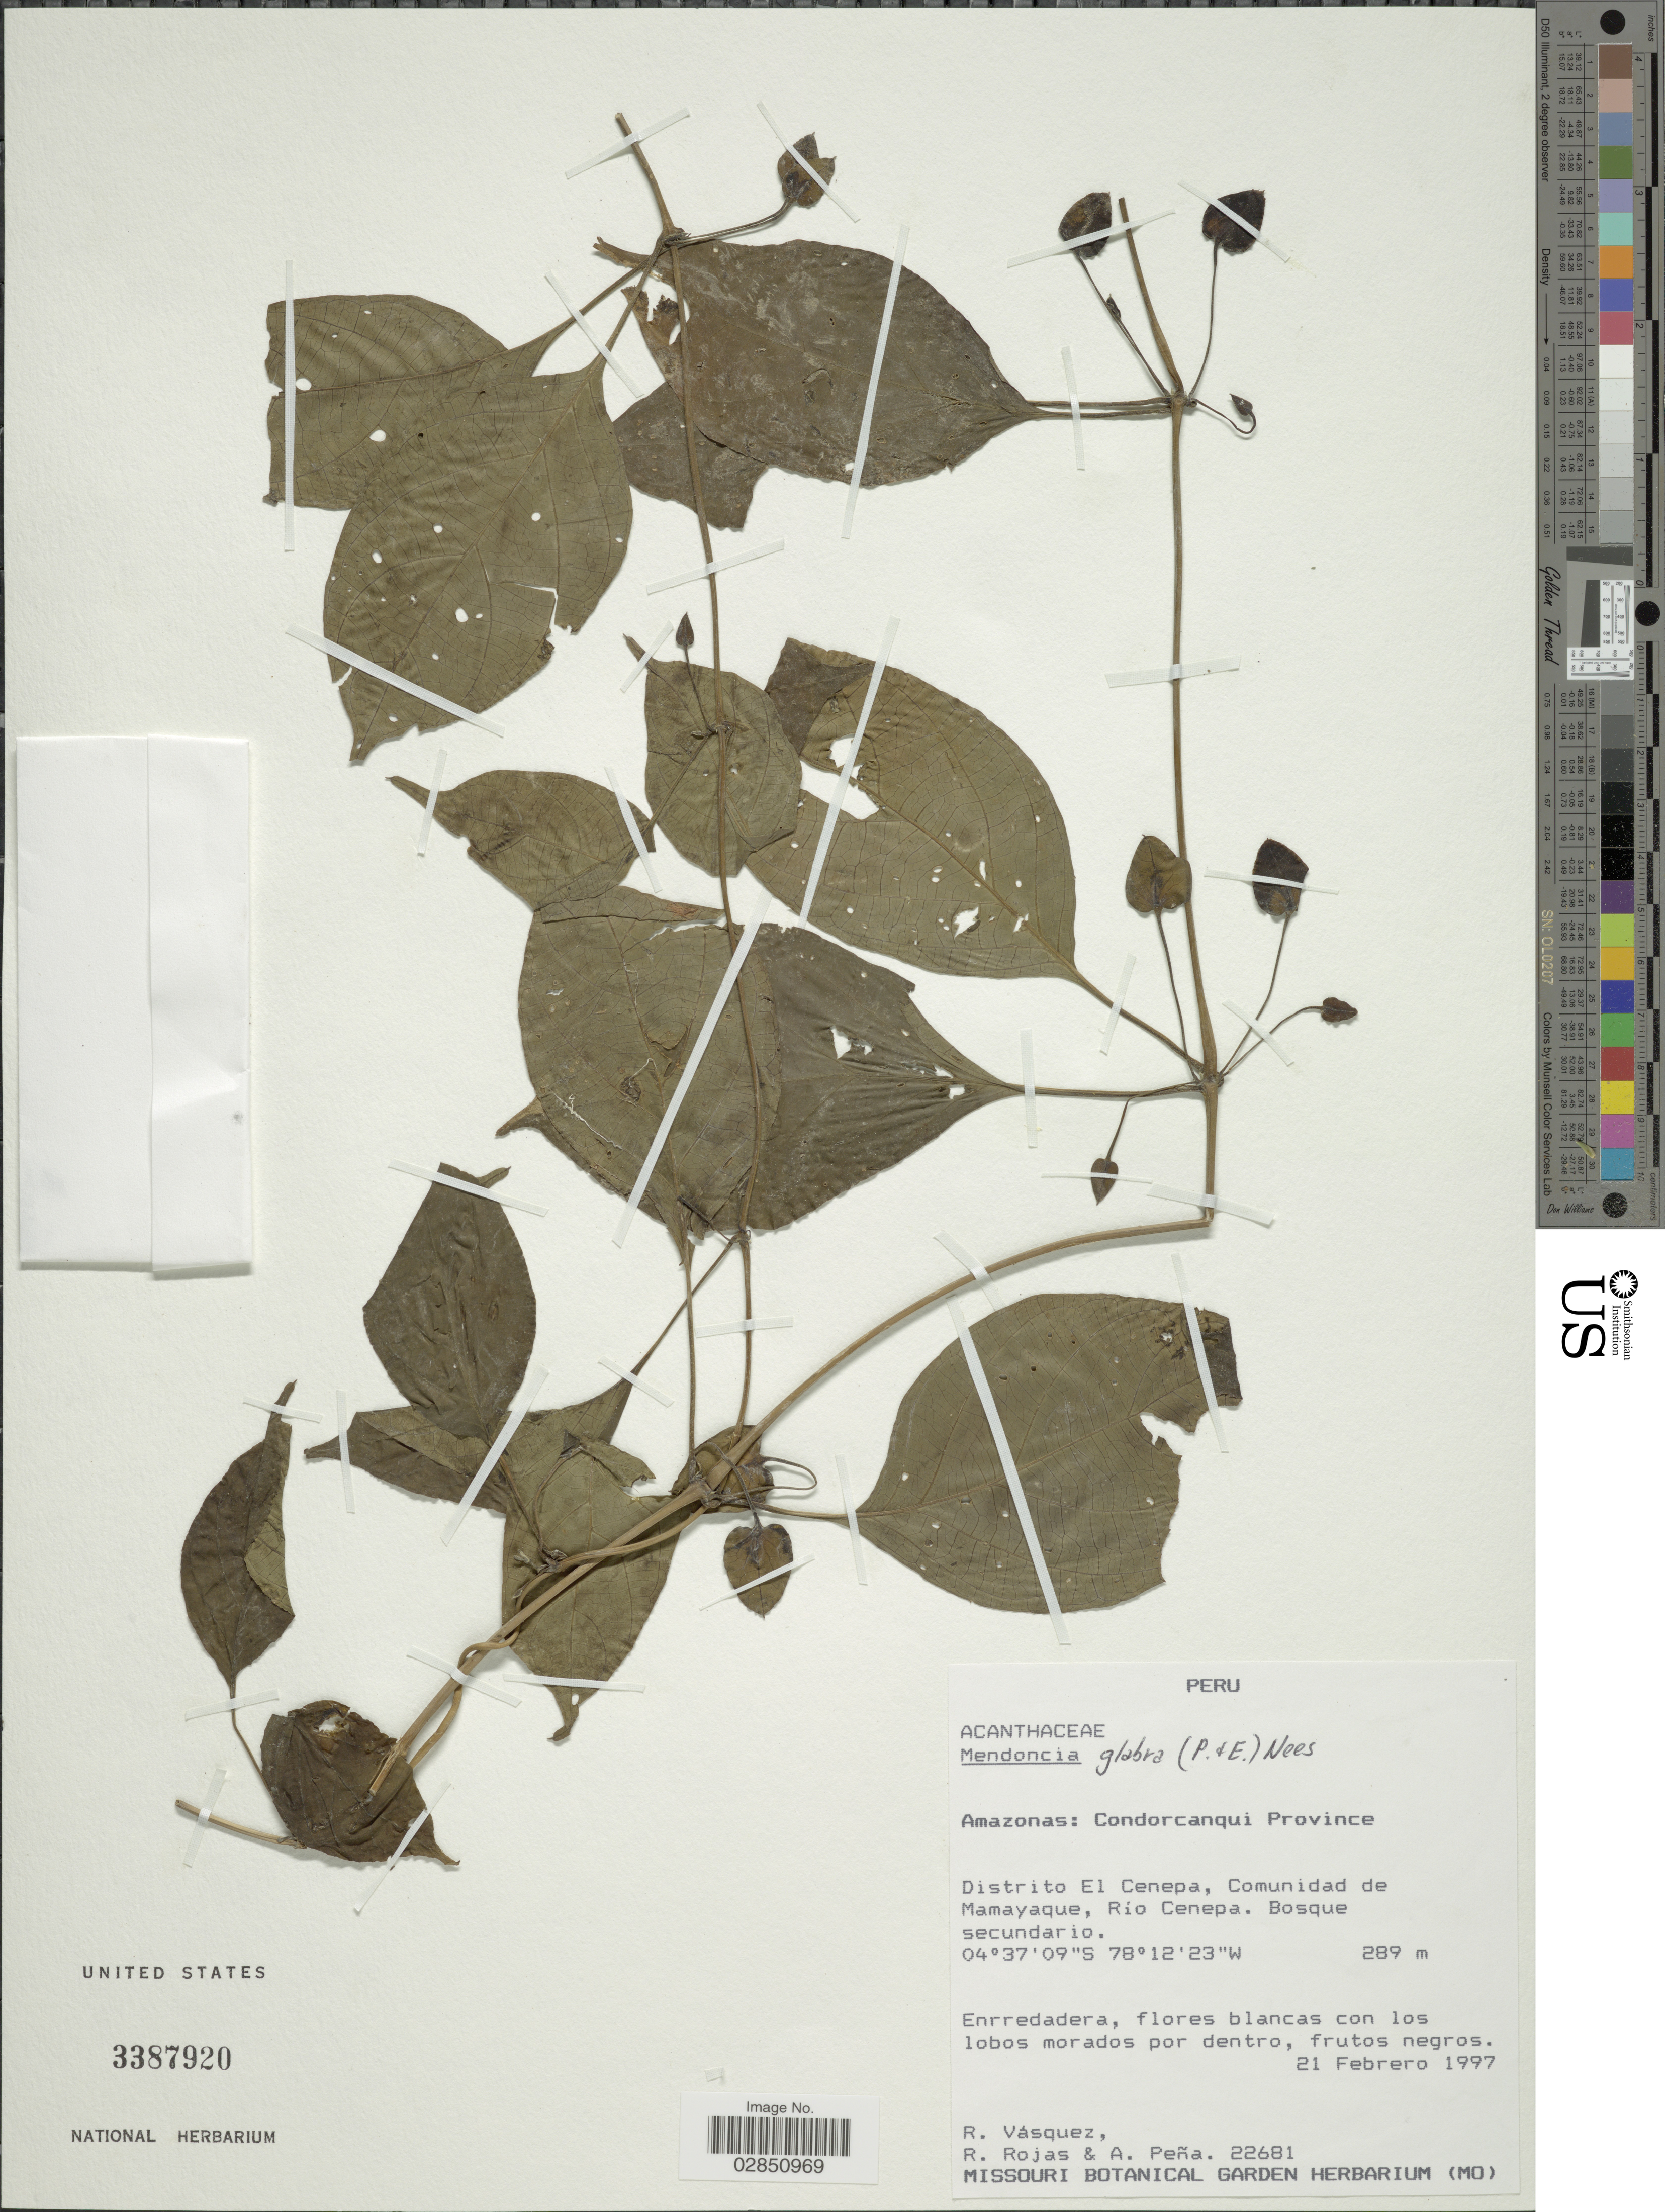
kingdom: Plantae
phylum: Tracheophyta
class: Magnoliopsida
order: Lamiales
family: Acanthaceae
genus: Mendoncia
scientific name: Mendoncia glabra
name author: (Poepp. & Endl.) Nees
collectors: R. Vásquez, R. Rojas & A. Peña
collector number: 22681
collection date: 1997-02-21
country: Peru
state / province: Amazonas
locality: Condorcanqui Province, Distrito El Cenepa, Comunidad de Mamayaque, Río Cenepa.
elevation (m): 289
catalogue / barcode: US 3387920